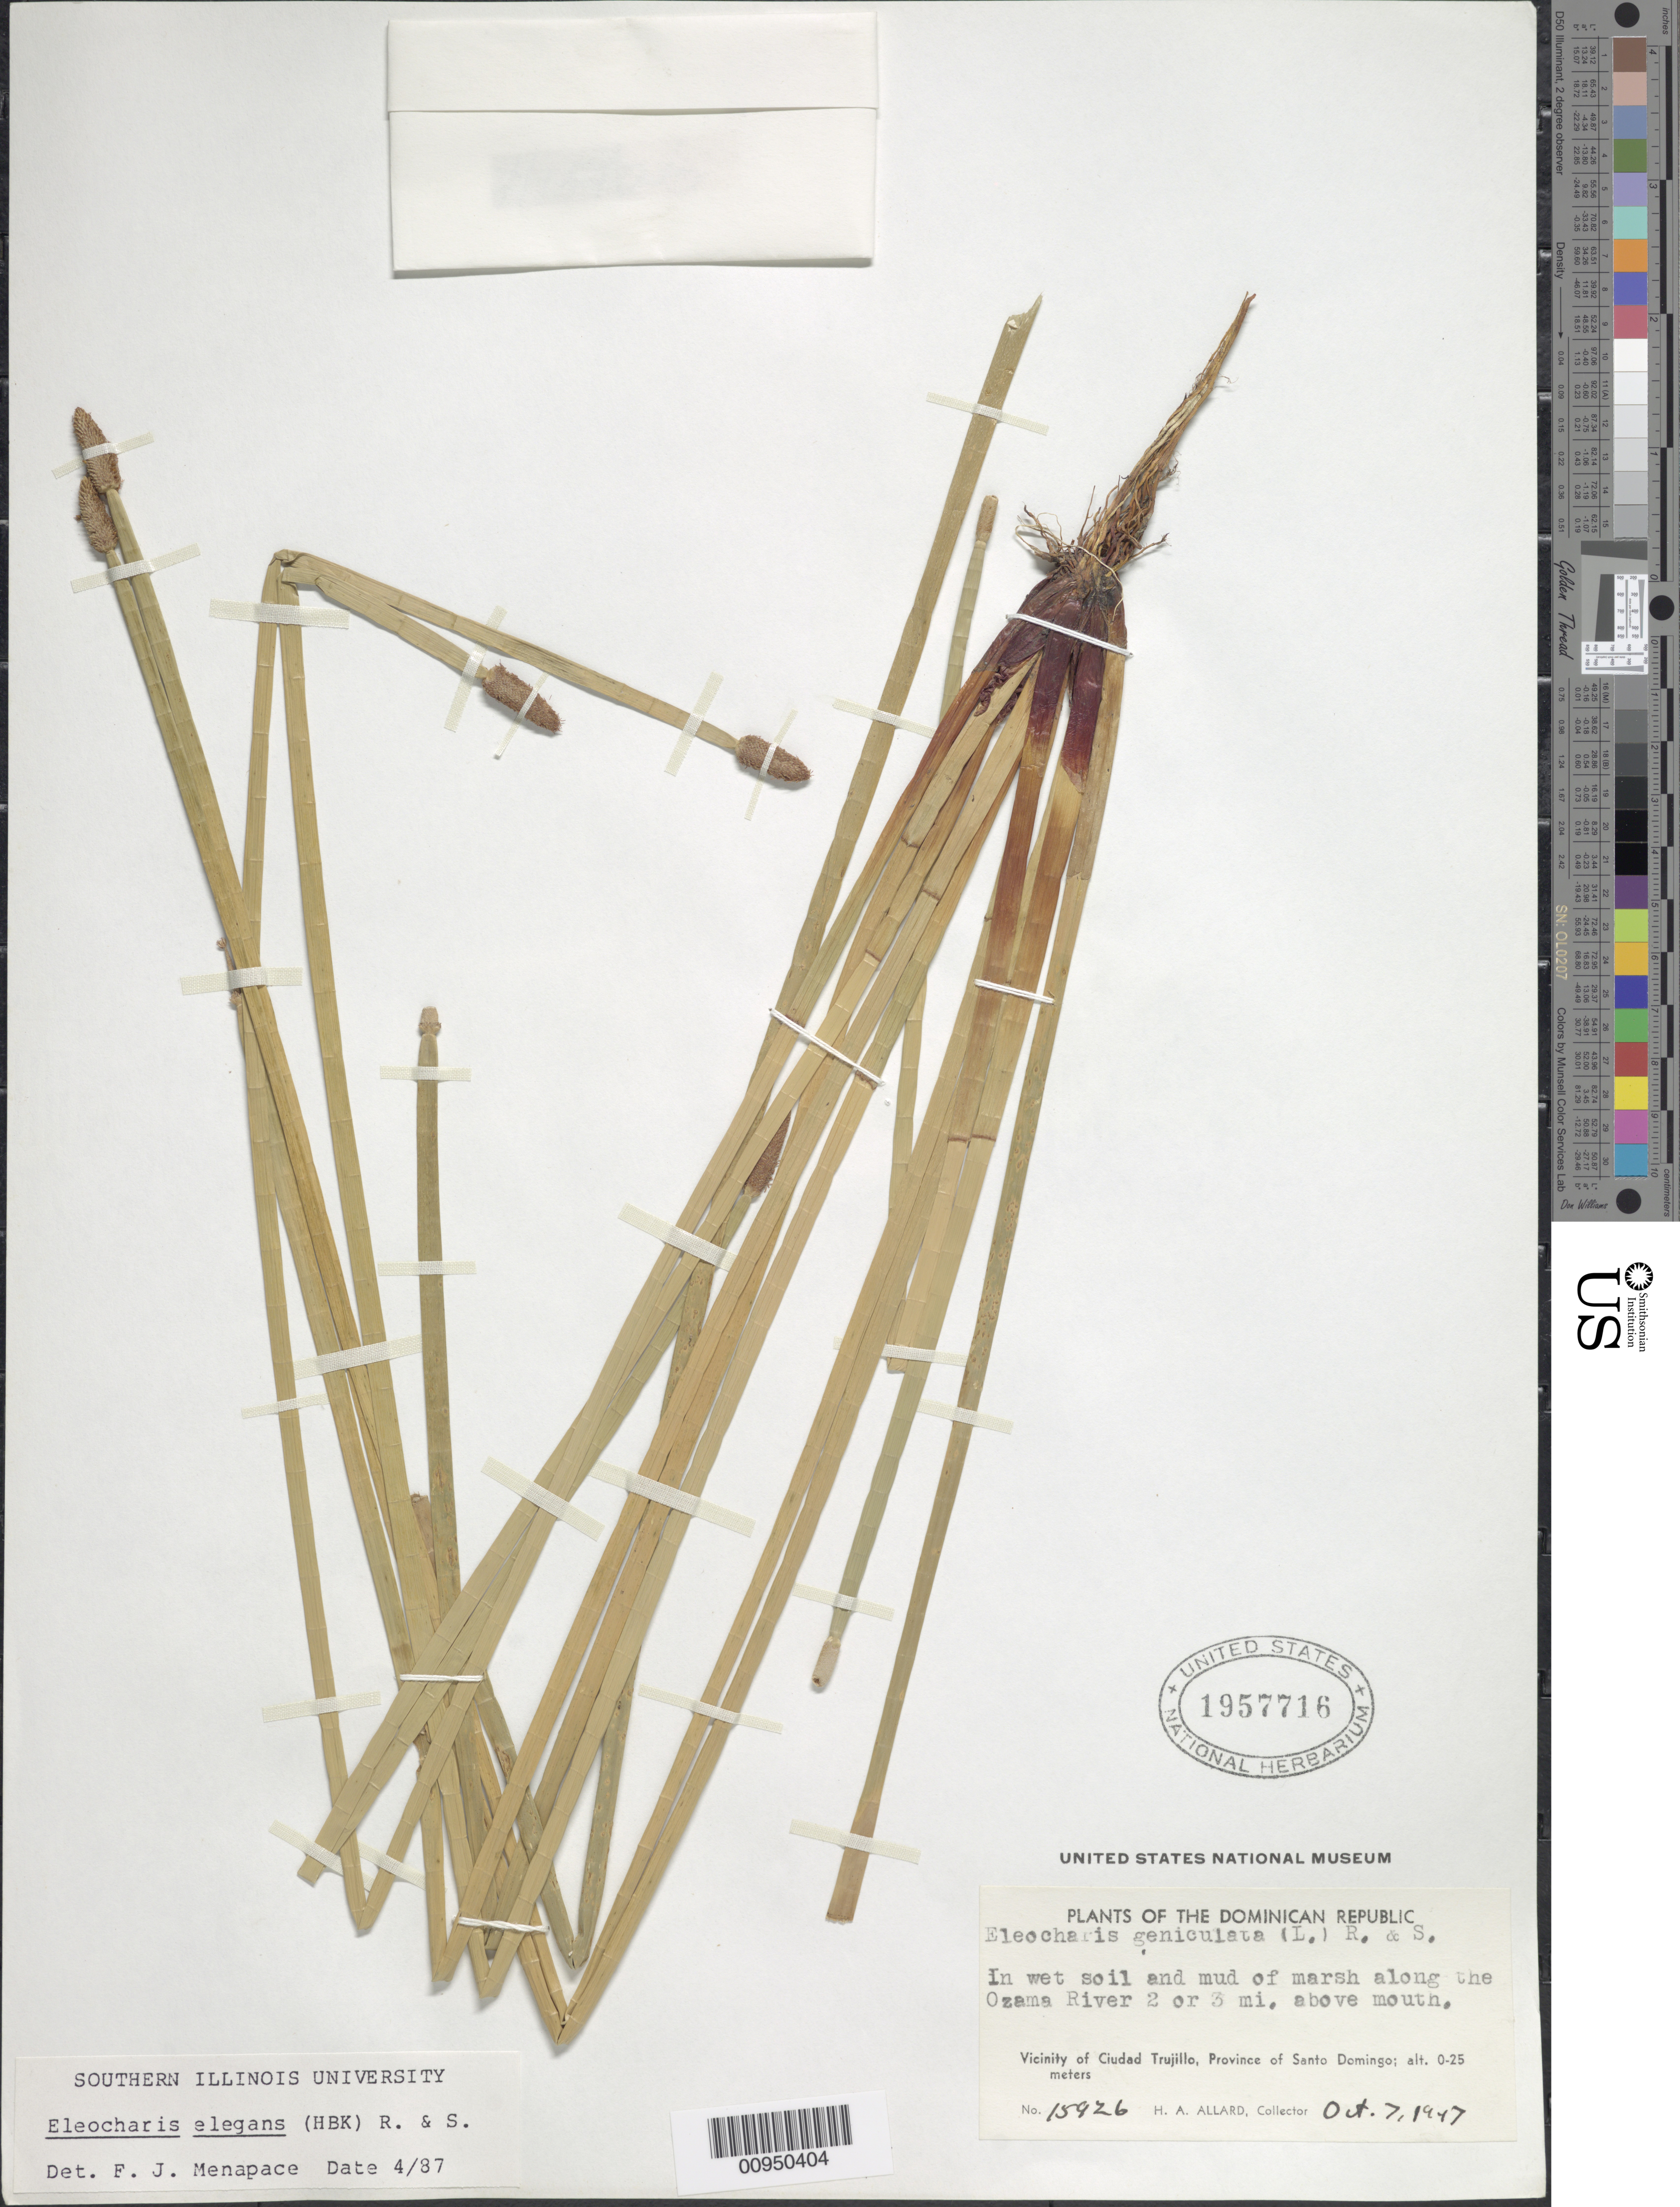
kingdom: Plantae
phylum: Tracheophyta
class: Liliopsida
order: Poales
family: Cyperaceae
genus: Eleocharis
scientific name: Eleocharis elegans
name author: (Kunth) Roem. & Schult.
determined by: Menapace, F. J.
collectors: H. A. Allard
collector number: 15926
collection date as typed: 07 Oct 1947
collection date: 1947-10-07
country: Dominican Republic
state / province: Santo Domingo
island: Hispaniola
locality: Vicinity of Ciudad Trujillo, marsh along the Ozama River, 2 or 3 miles above the mouth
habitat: In wet soil and mud of marsh along river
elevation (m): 0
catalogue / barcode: US 1957716